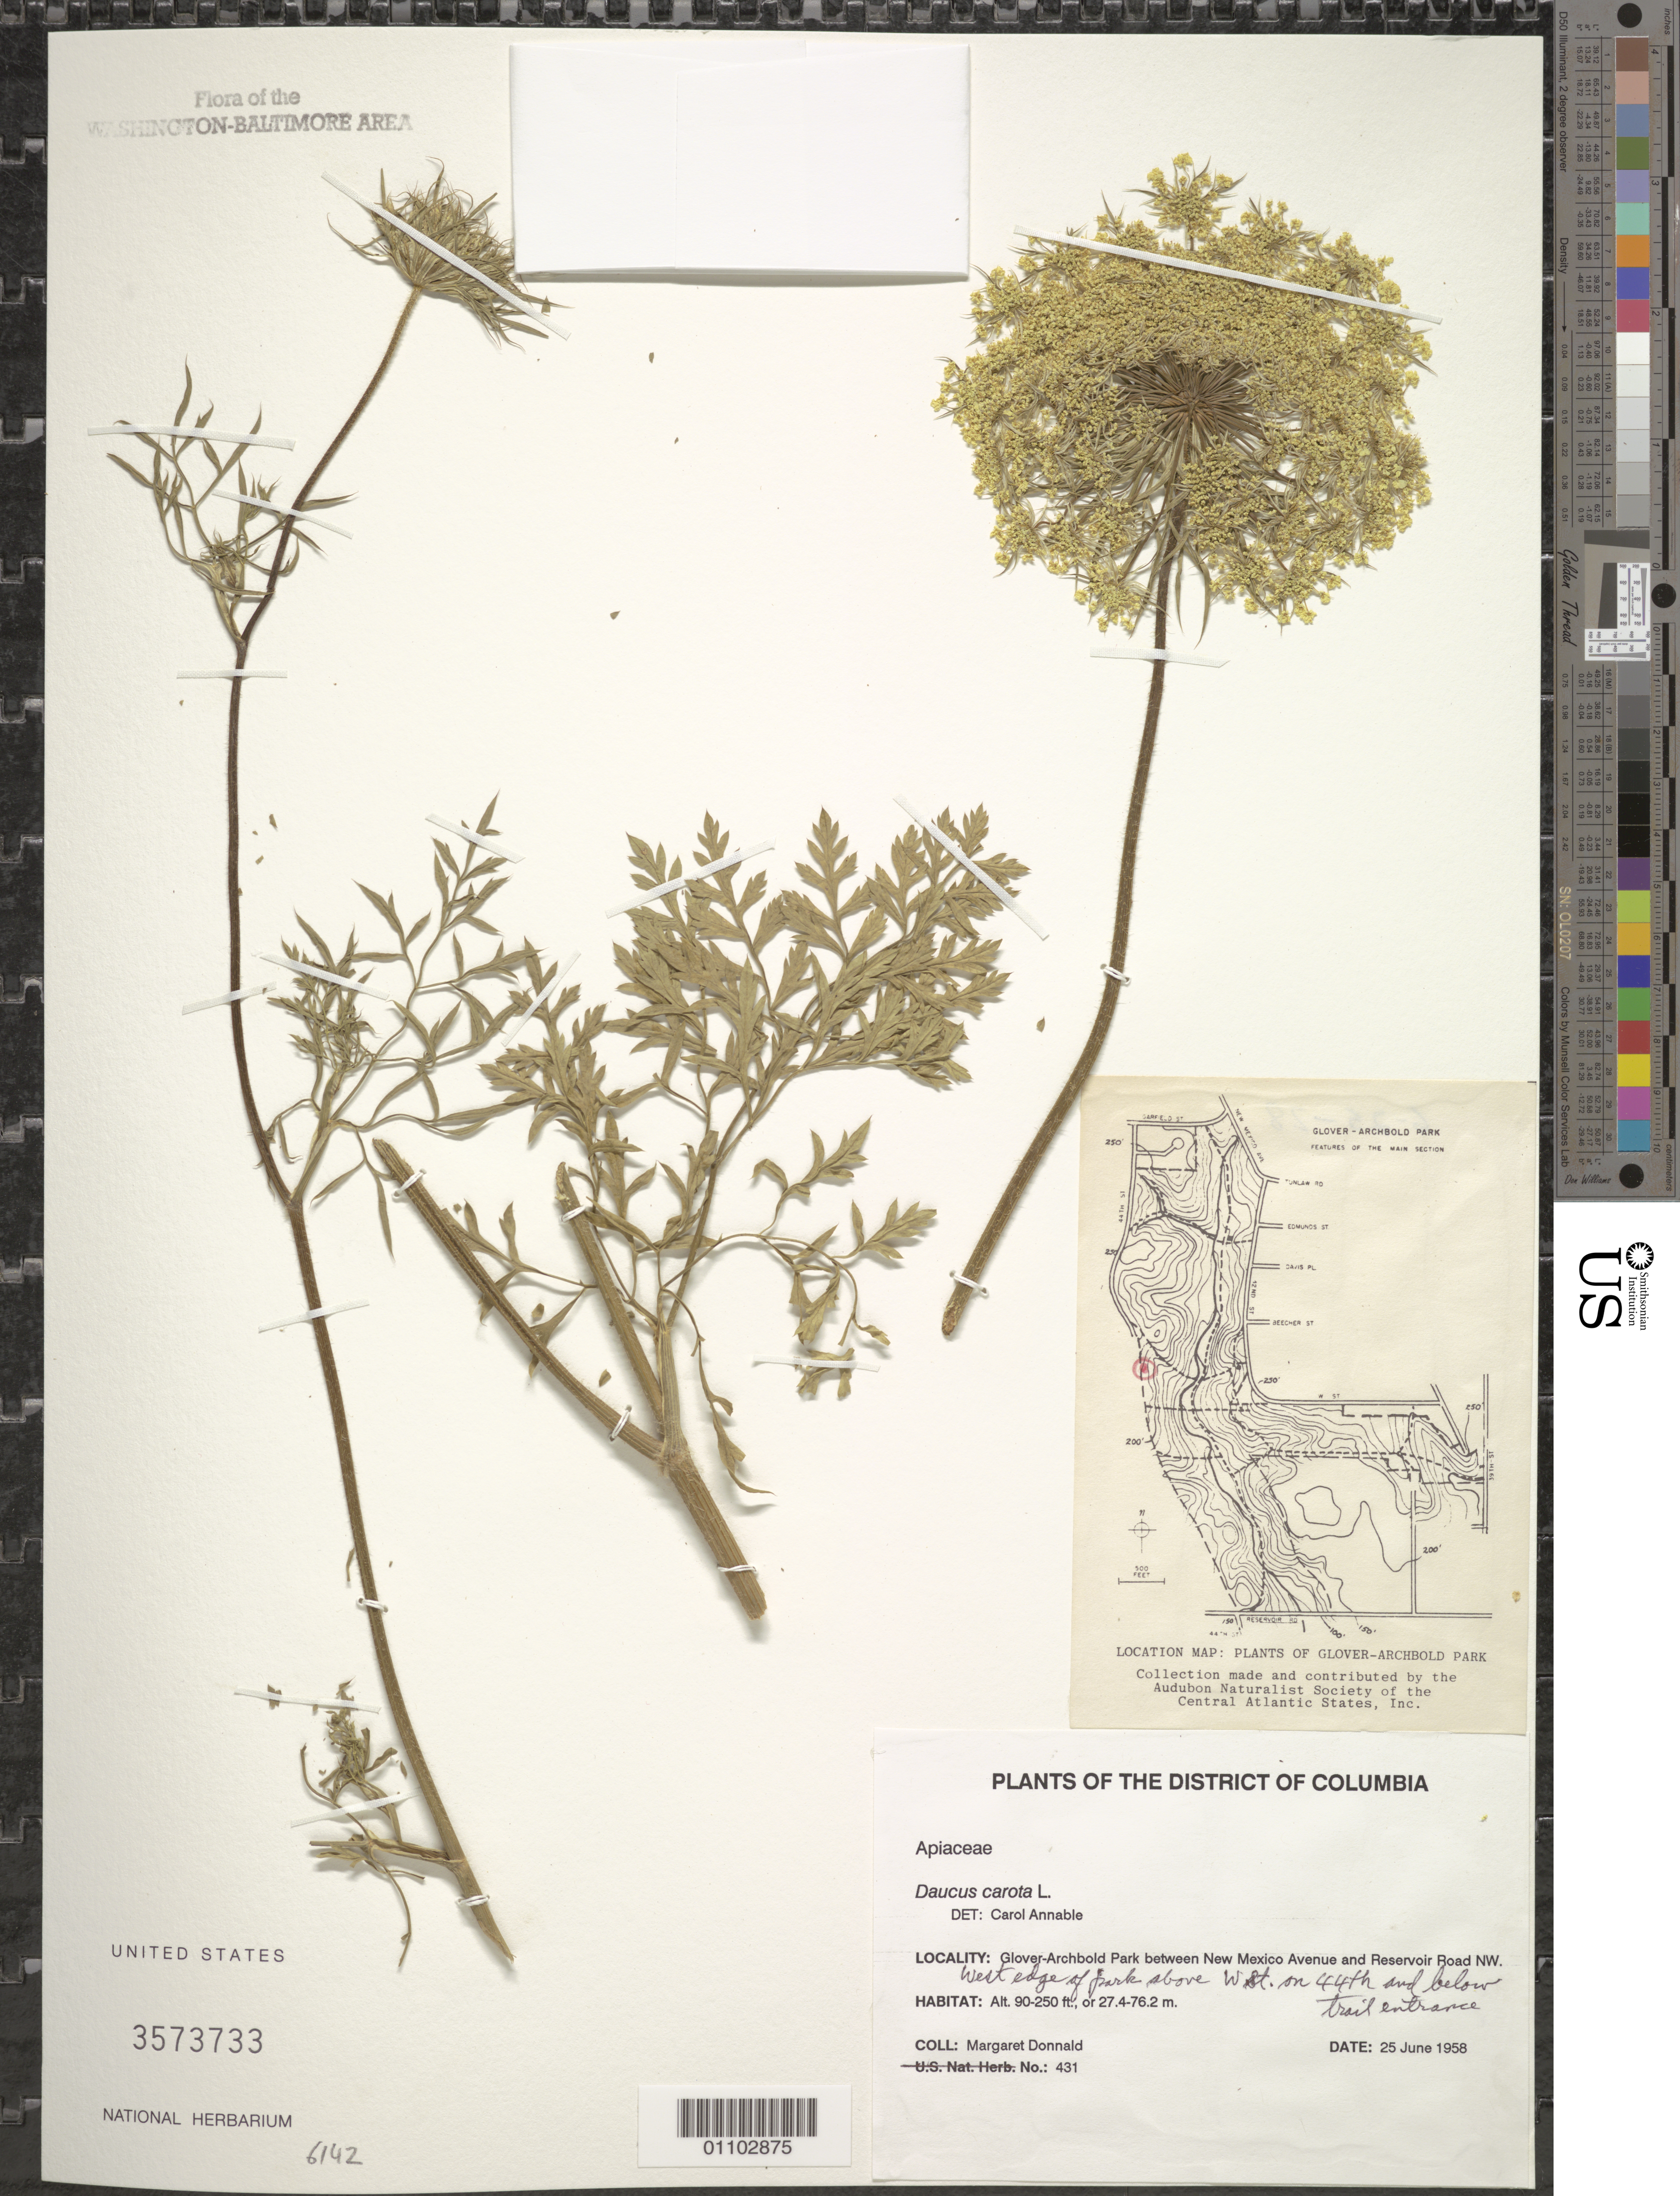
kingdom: Plantae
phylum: Tracheophyta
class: Magnoliopsida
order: Apiales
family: Apiaceae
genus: Daucus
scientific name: Daucus carota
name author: L.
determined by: Annable, C. R.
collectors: M. Donnald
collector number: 431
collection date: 1958-06-25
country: United States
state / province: District of Columbia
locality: Glover-Archbold Park between New Mexico Avenue and Reservoir Road NW., west edge of park above W. St. on 44th and below trail entrance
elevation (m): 27.4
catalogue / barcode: US 3573733